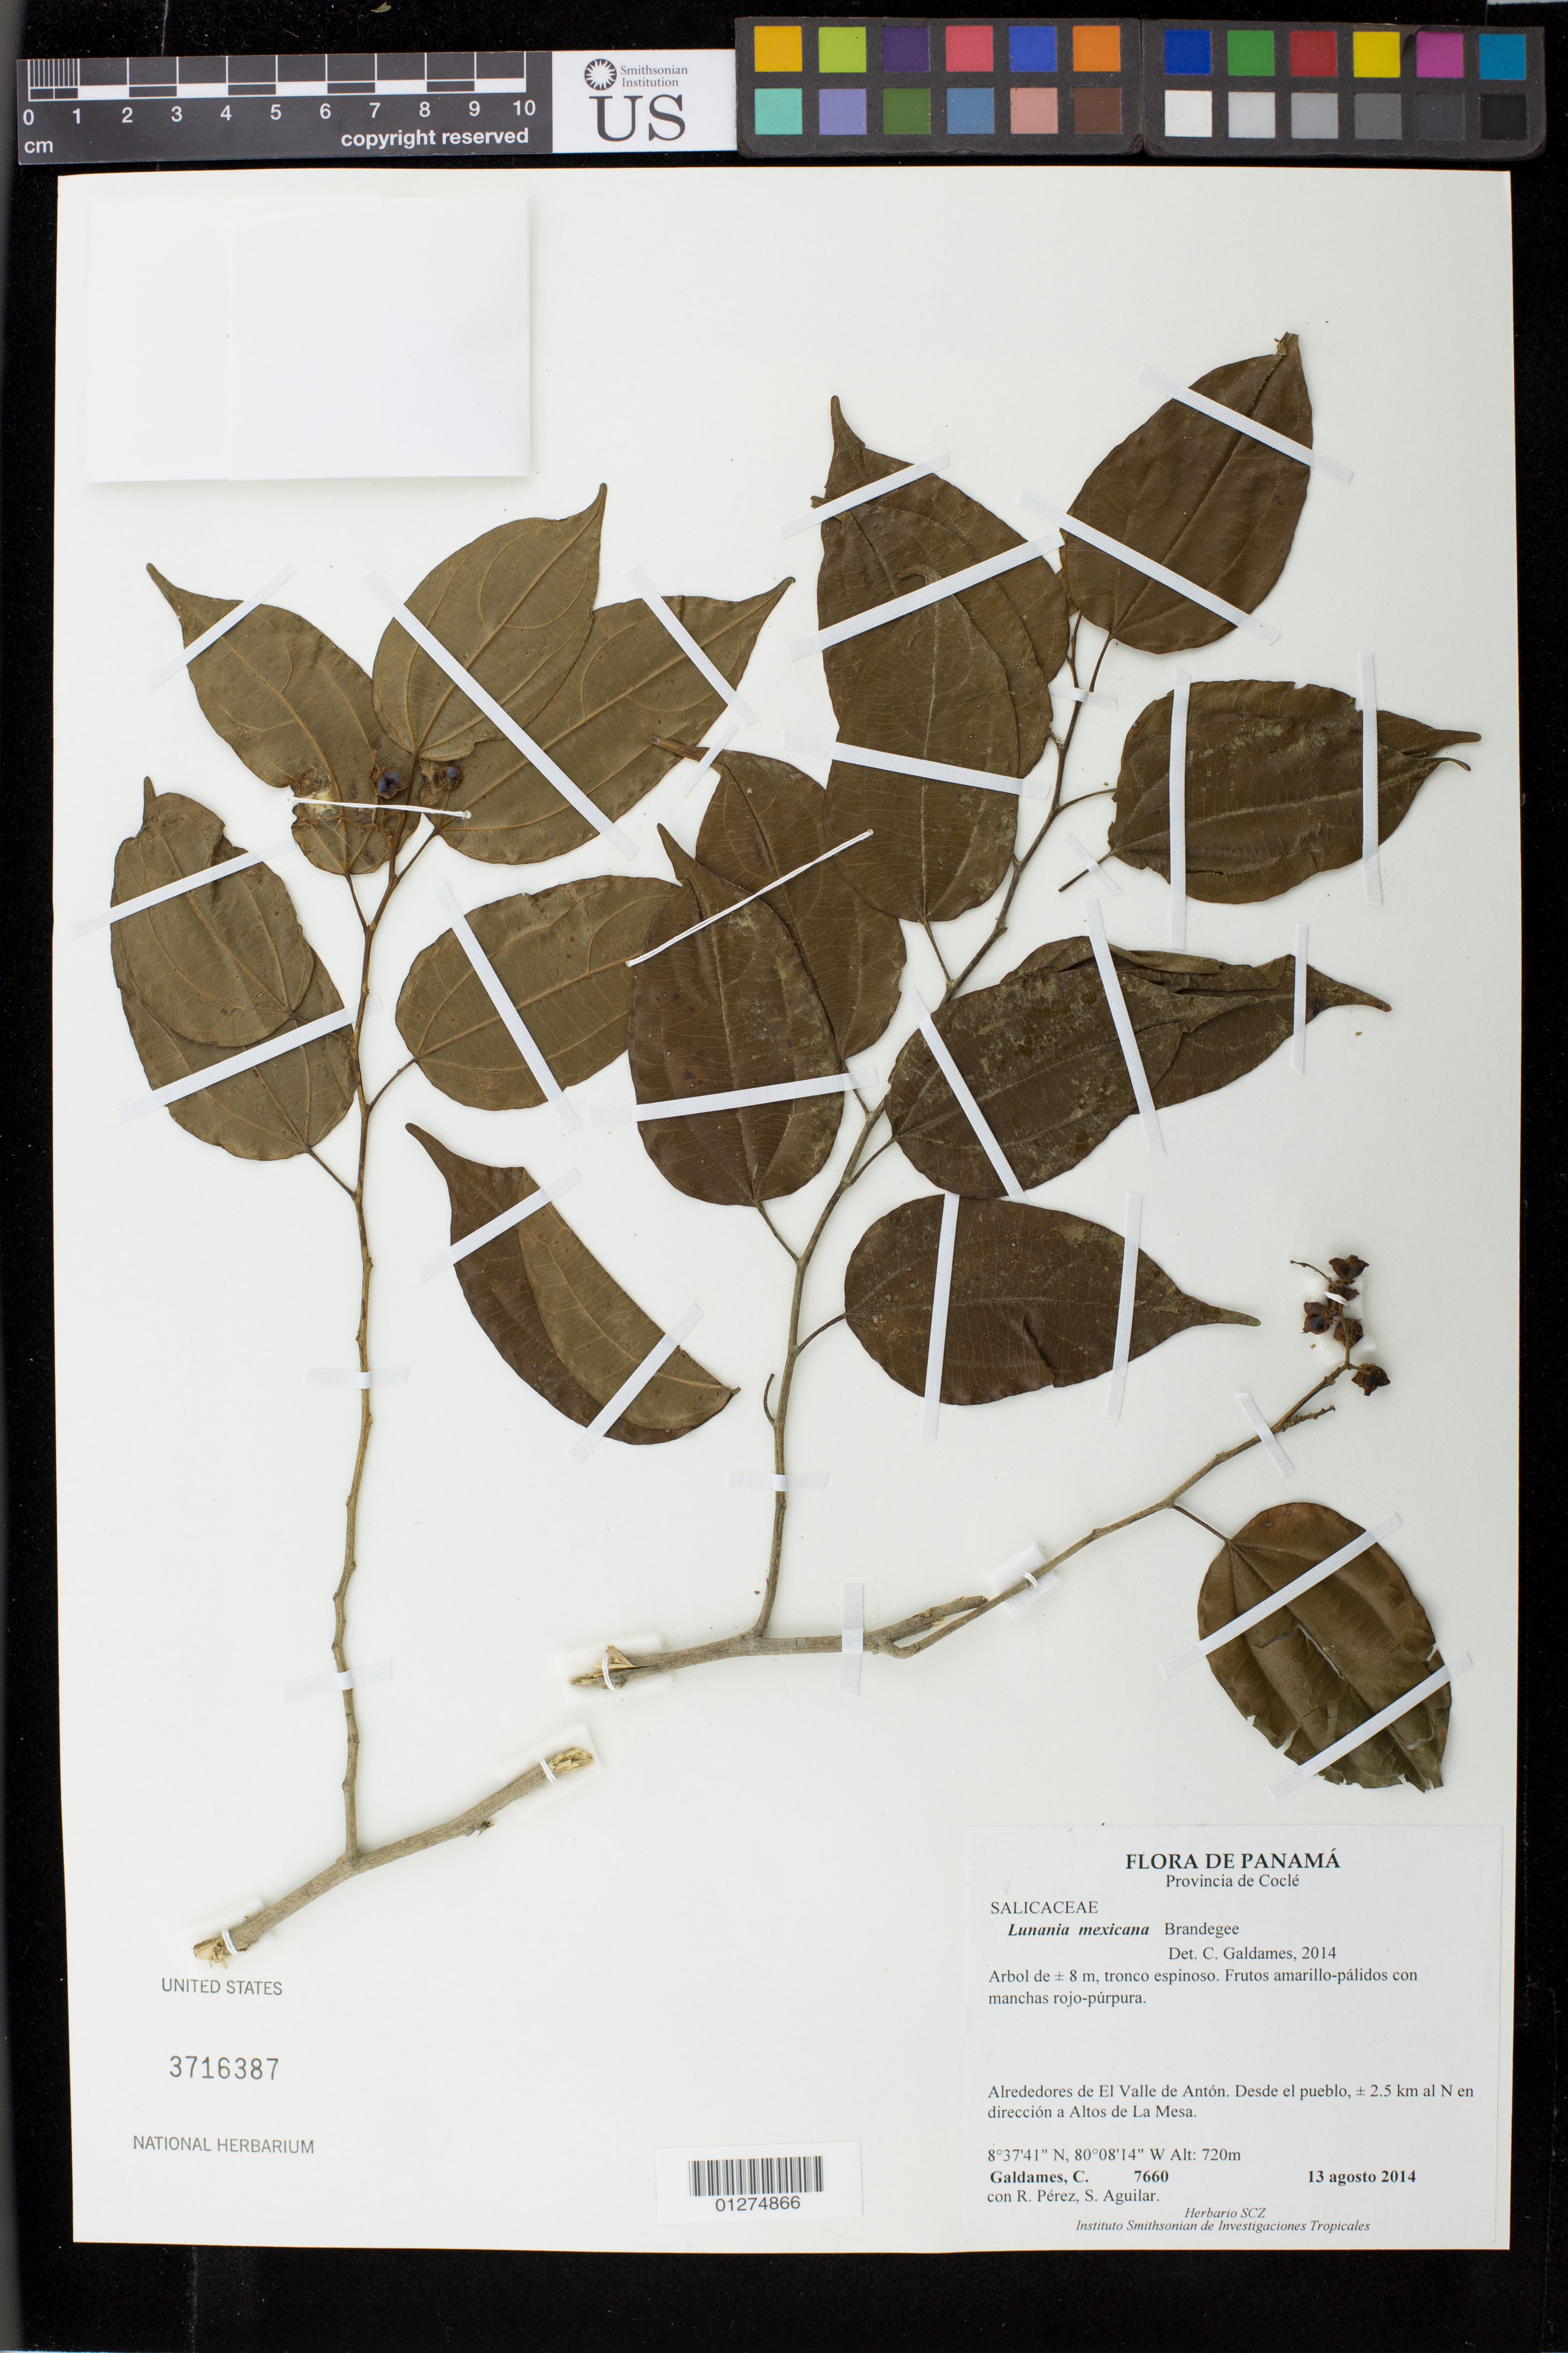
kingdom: Plantae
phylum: Tracheophyta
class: Magnoliopsida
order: Malpighiales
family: Salicaceae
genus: Lunania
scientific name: Lunania mexicana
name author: Brandegee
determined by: Galdames, C.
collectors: C. Galdames, R. Perez & S. Aguilar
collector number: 7660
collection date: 2014-08-13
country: Panama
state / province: Coclé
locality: Alrededores de El Valle de Anton. Desde el pueblo, +/- 2.5 km al N en direccion a Altos de La Mesa.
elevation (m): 720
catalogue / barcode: US 3716387